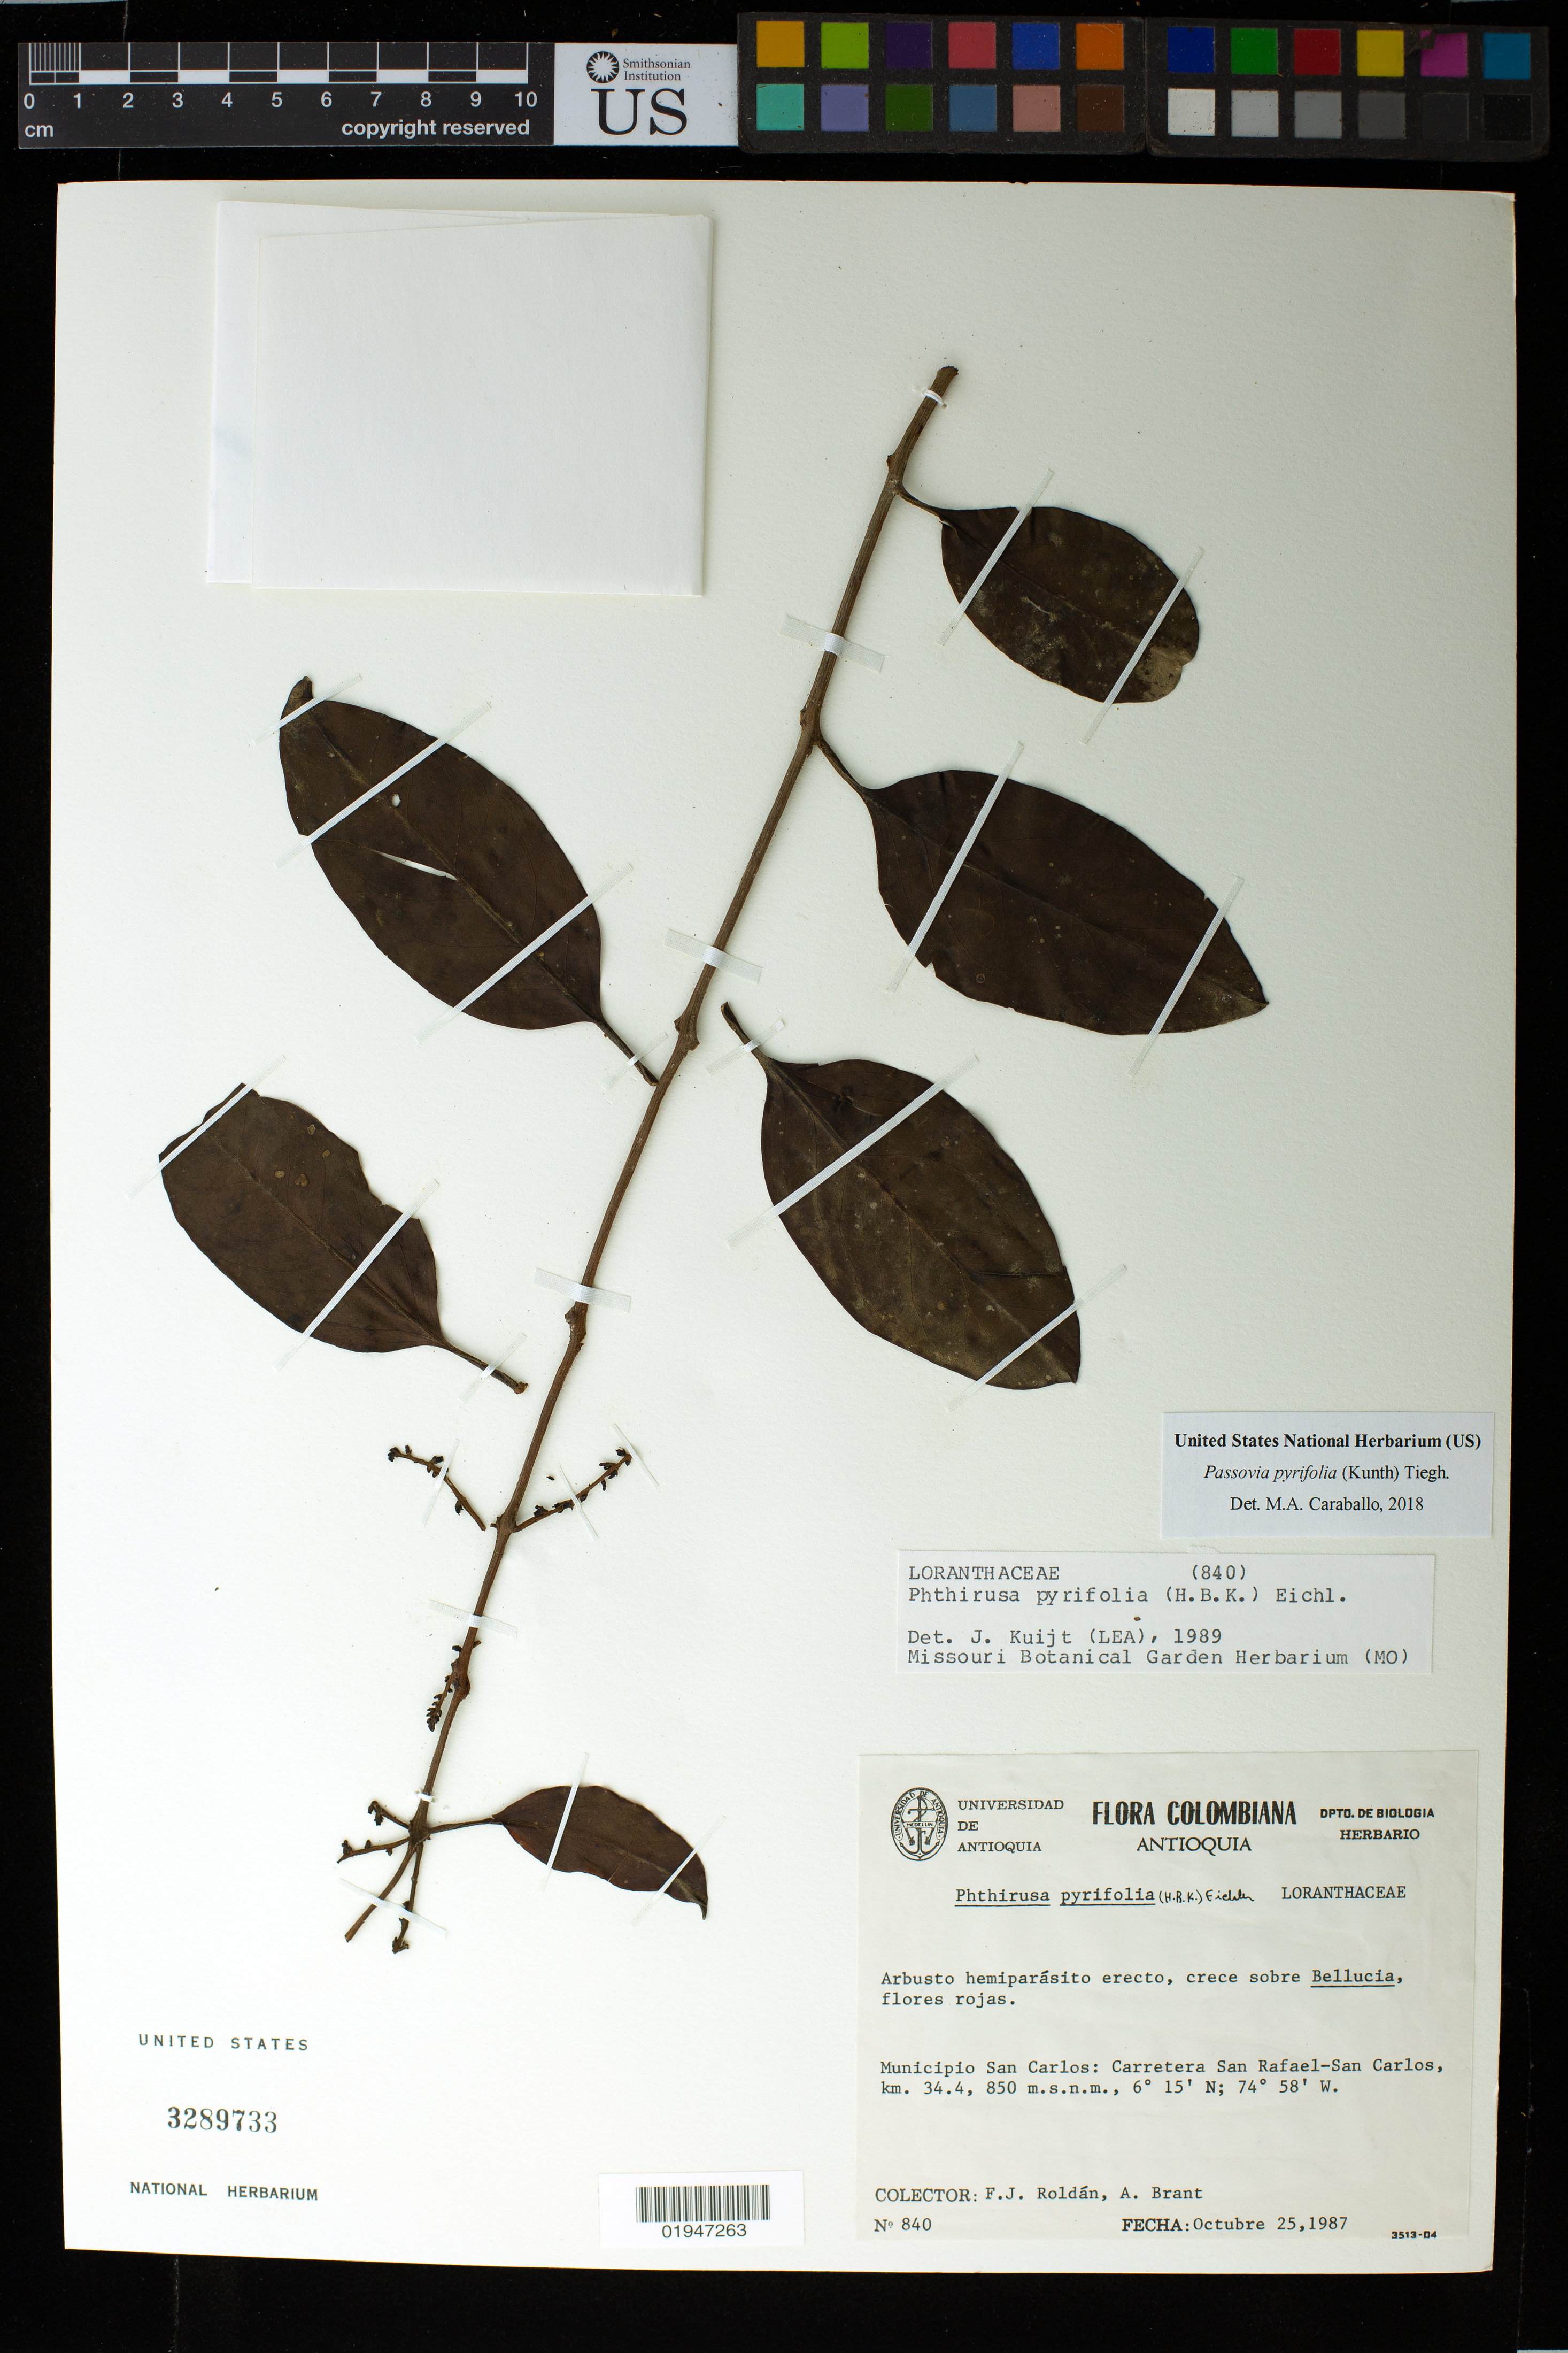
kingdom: Plantae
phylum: Tracheophyta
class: Magnoliopsida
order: Santalales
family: Loranthaceae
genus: Passovia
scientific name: Passovia pyrifolia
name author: (Kunth) Tiegh.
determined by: Caraballo-Ortiz, Marcos A., (MISS), University of Mississippi (UNITED STATES)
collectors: F. J. Roldán & A. Brant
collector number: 840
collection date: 1987-10-25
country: Colombia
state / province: Antioquiá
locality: Municipio San Carlos; carretera San Rafael-San Carlos, km 34.4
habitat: Crece sobre Bellucia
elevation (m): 850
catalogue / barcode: US 3289733